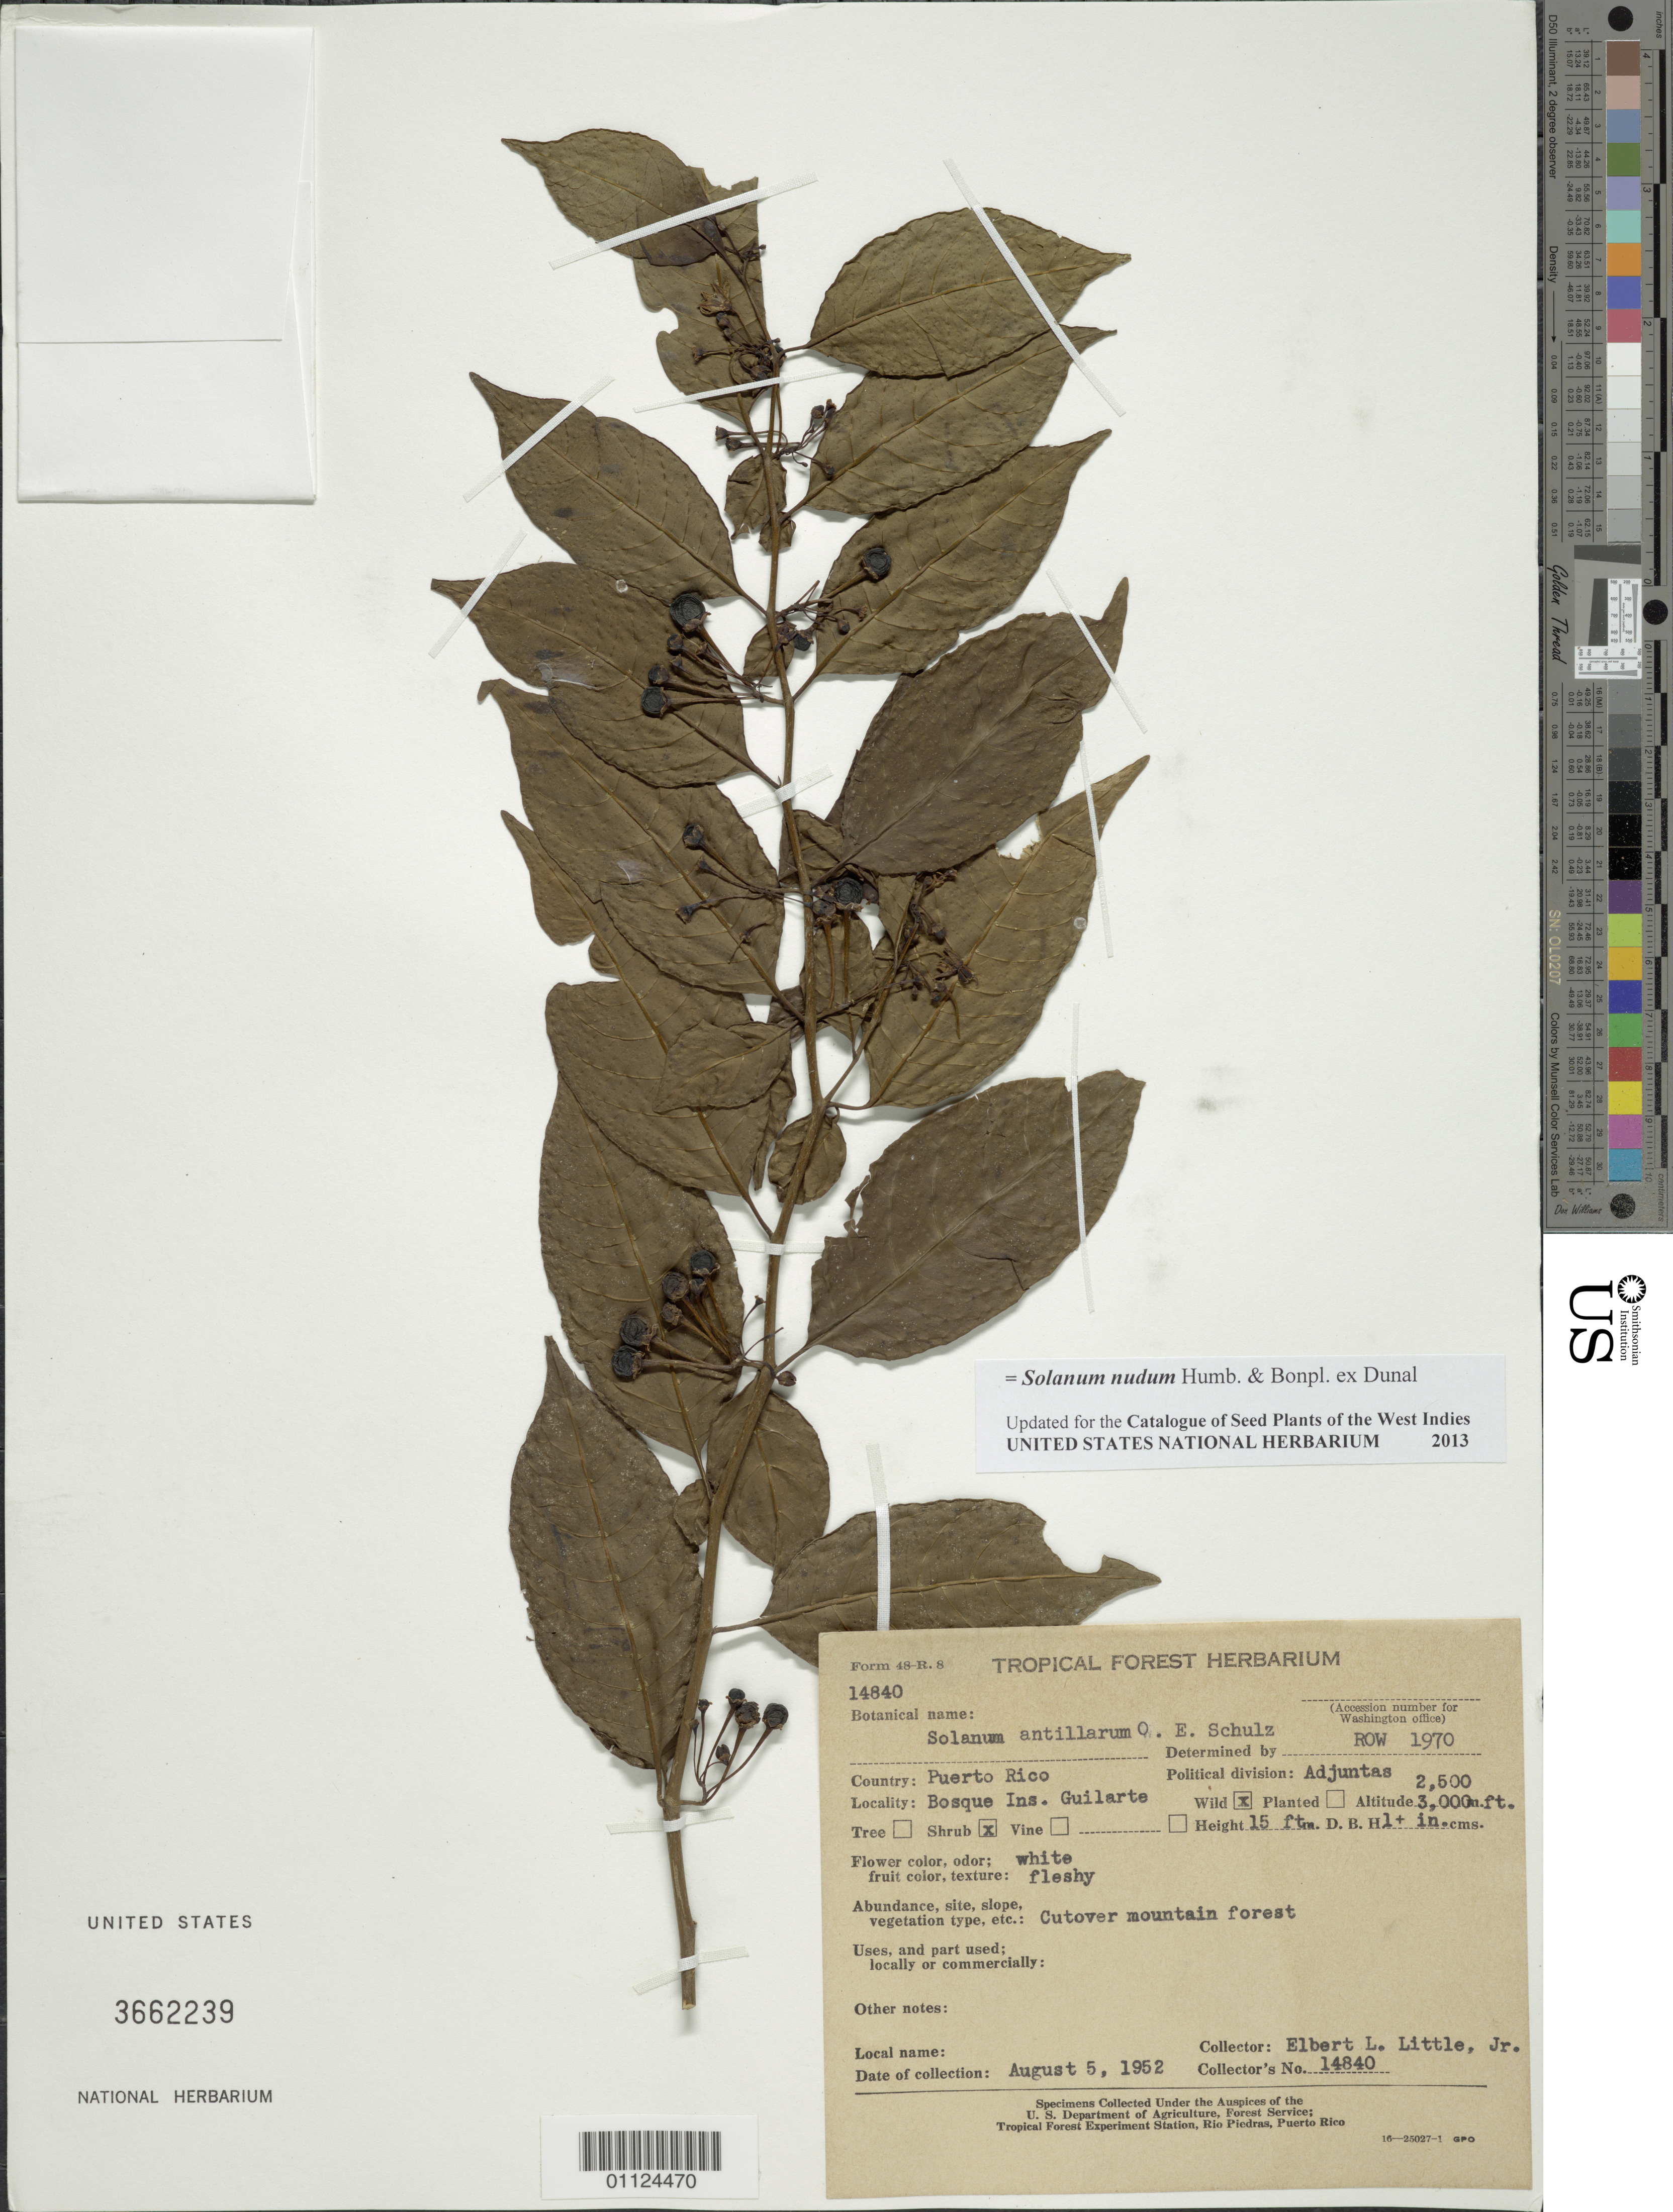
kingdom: Plantae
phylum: Tracheophyta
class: Magnoliopsida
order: Solanales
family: Solanaceae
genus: Solanum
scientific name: Solanum nudum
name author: Humb. & Bonpl. ex Dunal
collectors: E. L. Little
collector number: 14840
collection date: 1952-08-05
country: Puerto Rico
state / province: Adjuntas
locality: Bosque Ins. Guilarte.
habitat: Cut-over mountain forest.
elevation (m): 762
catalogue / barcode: US 3662239